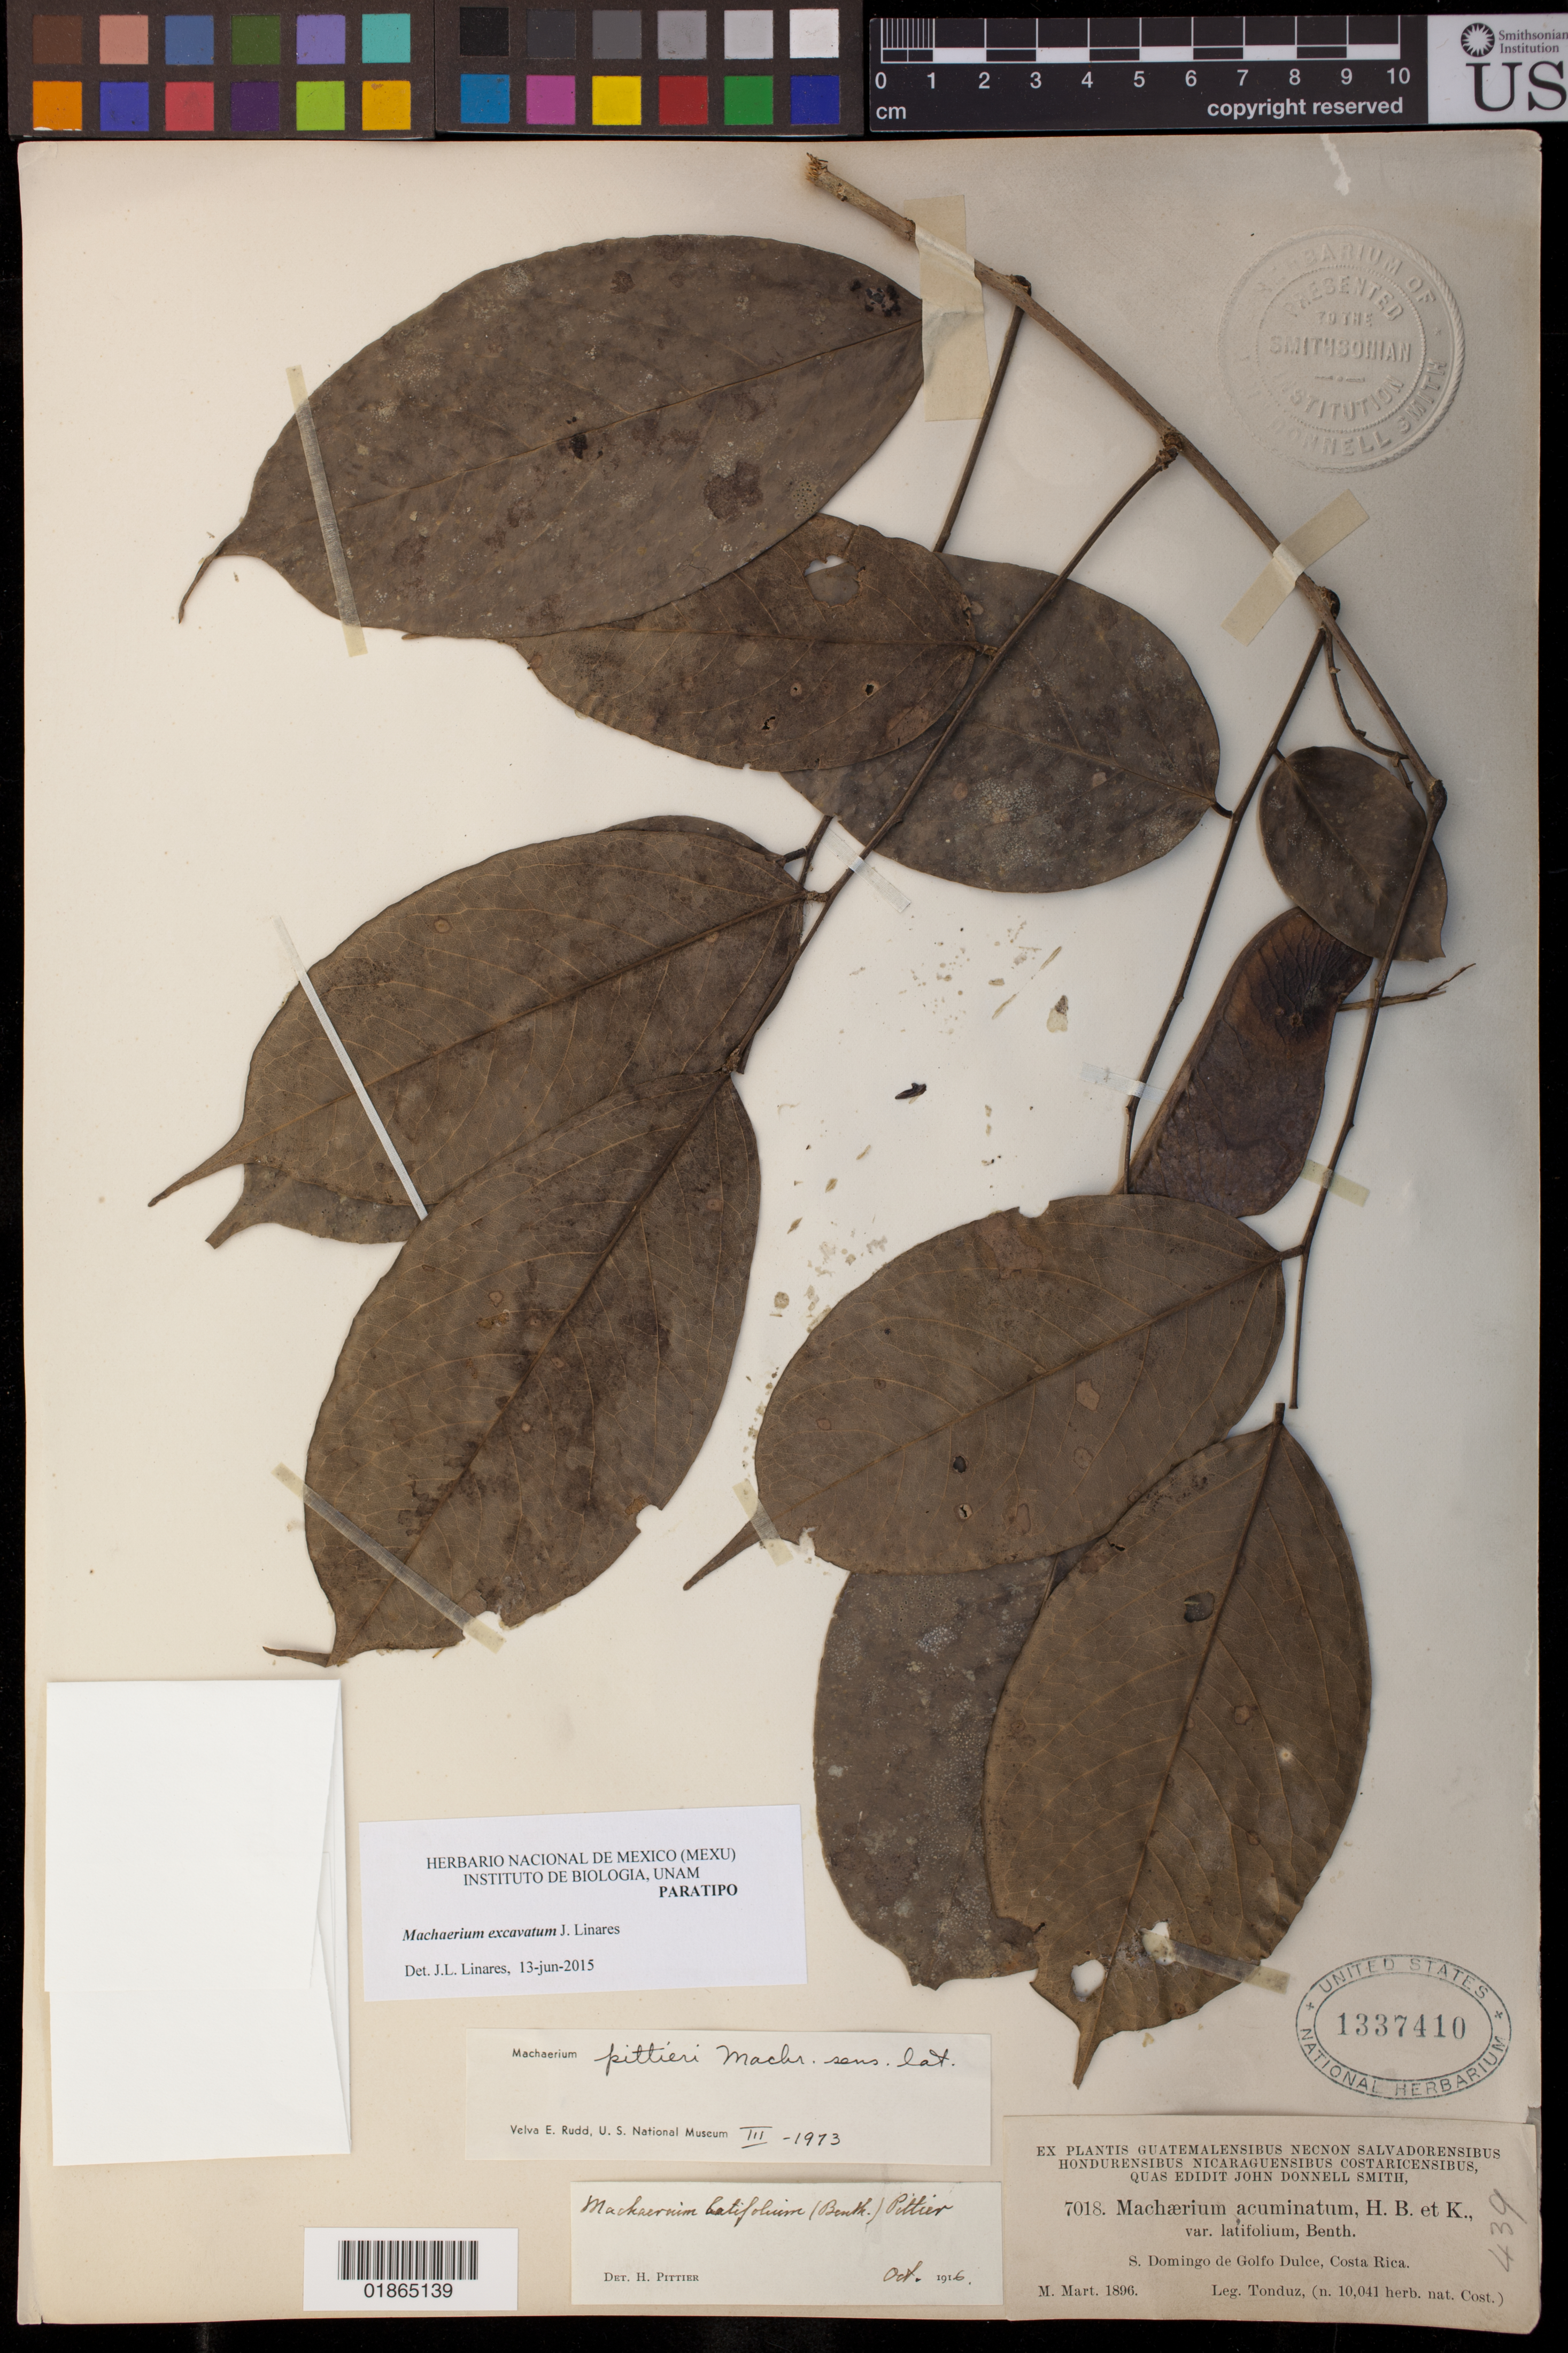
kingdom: Plantae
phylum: Tracheophyta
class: Magnoliopsida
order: Fabales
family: Fabaceae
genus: Machaerium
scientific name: Machaerium excavatum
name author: J. Linares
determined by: Linares, J. L., (MEXICO)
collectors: A. Tonduz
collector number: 10041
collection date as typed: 1896-03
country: Costa Rica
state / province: Puntarenas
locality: S. Domingo de Golfo Dulce, Costa Rica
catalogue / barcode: US 1337410